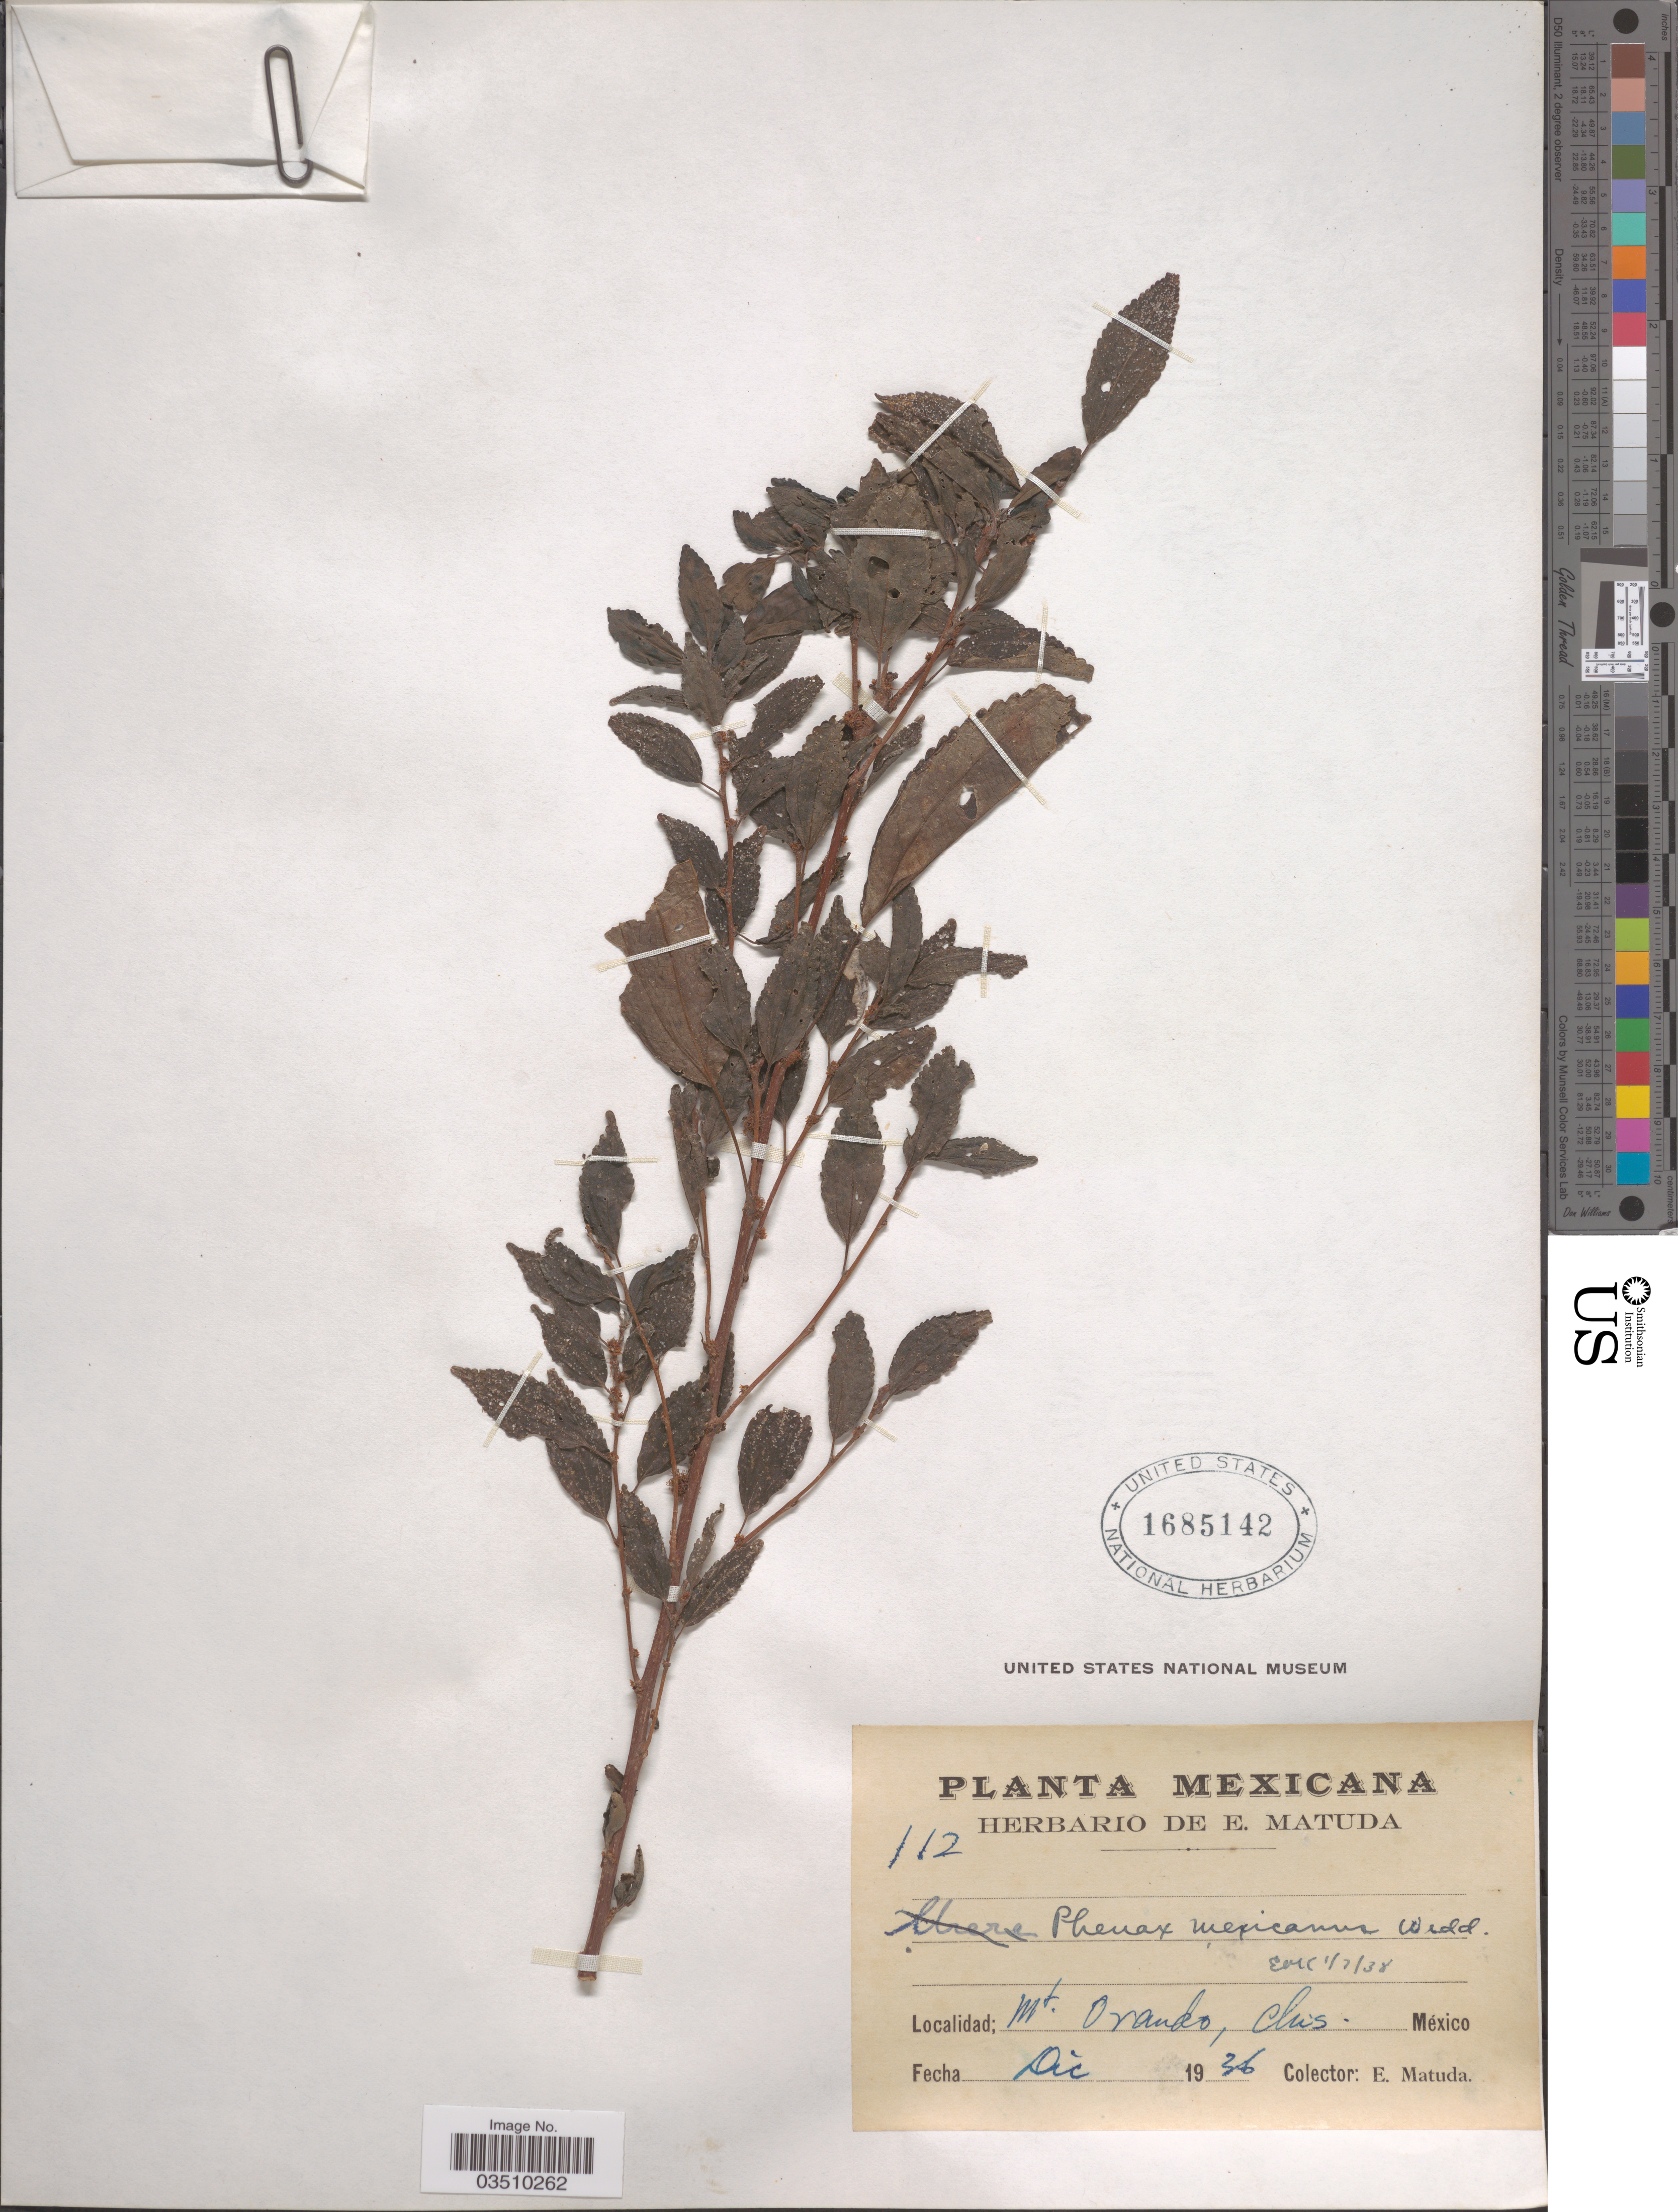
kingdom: Plantae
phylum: Tracheophyta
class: Magnoliopsida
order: Rosales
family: Urticaceae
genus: Phenax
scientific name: Phenax mexicanus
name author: Wedd.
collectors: E. Matuda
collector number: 112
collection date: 1936-12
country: Mexico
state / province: Chiapas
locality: Mt. Ovando, Chis.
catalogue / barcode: US 1685142